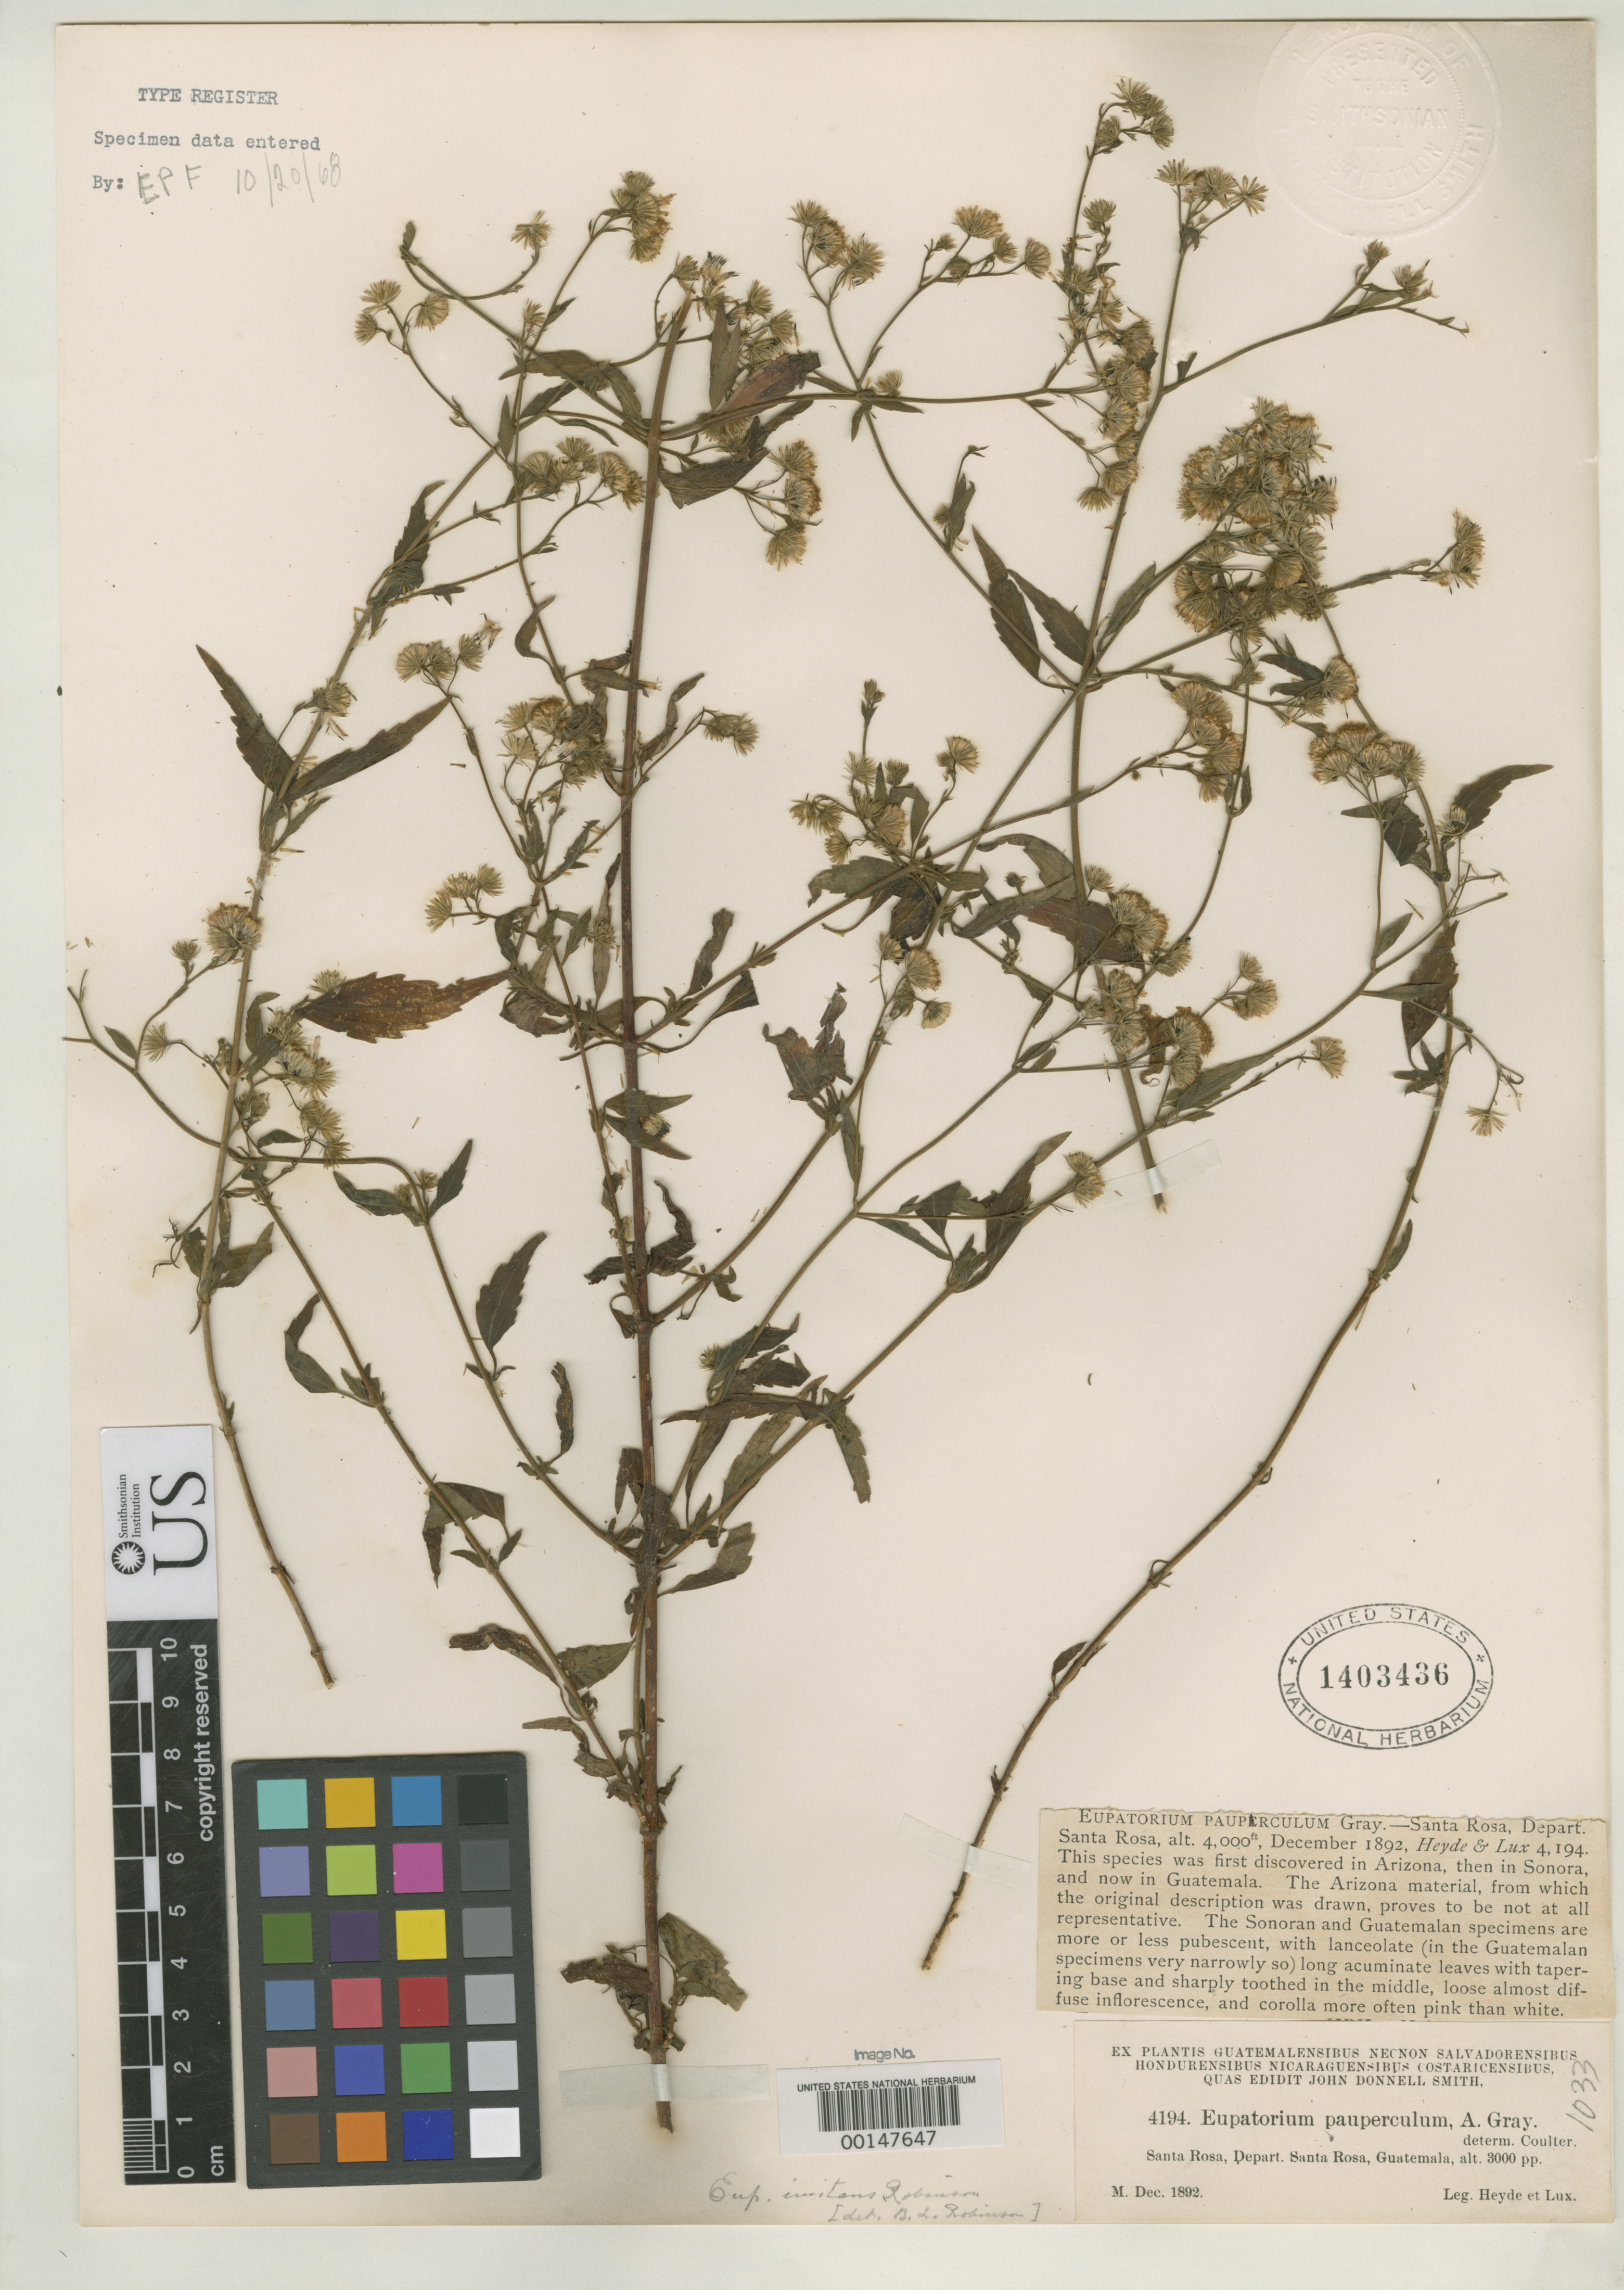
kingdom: Plantae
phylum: Tracheophyta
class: Magnoliopsida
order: Asterales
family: Asteraceae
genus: Eupatorium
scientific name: Eupatorium imitans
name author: B.L. Rob.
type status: Isotype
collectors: E. T. Heyde & E. Lux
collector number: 4194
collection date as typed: Dec 1892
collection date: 1892-12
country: Guatemala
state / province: Santa Rosa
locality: Santa Rosa.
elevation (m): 915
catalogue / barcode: US 1403436